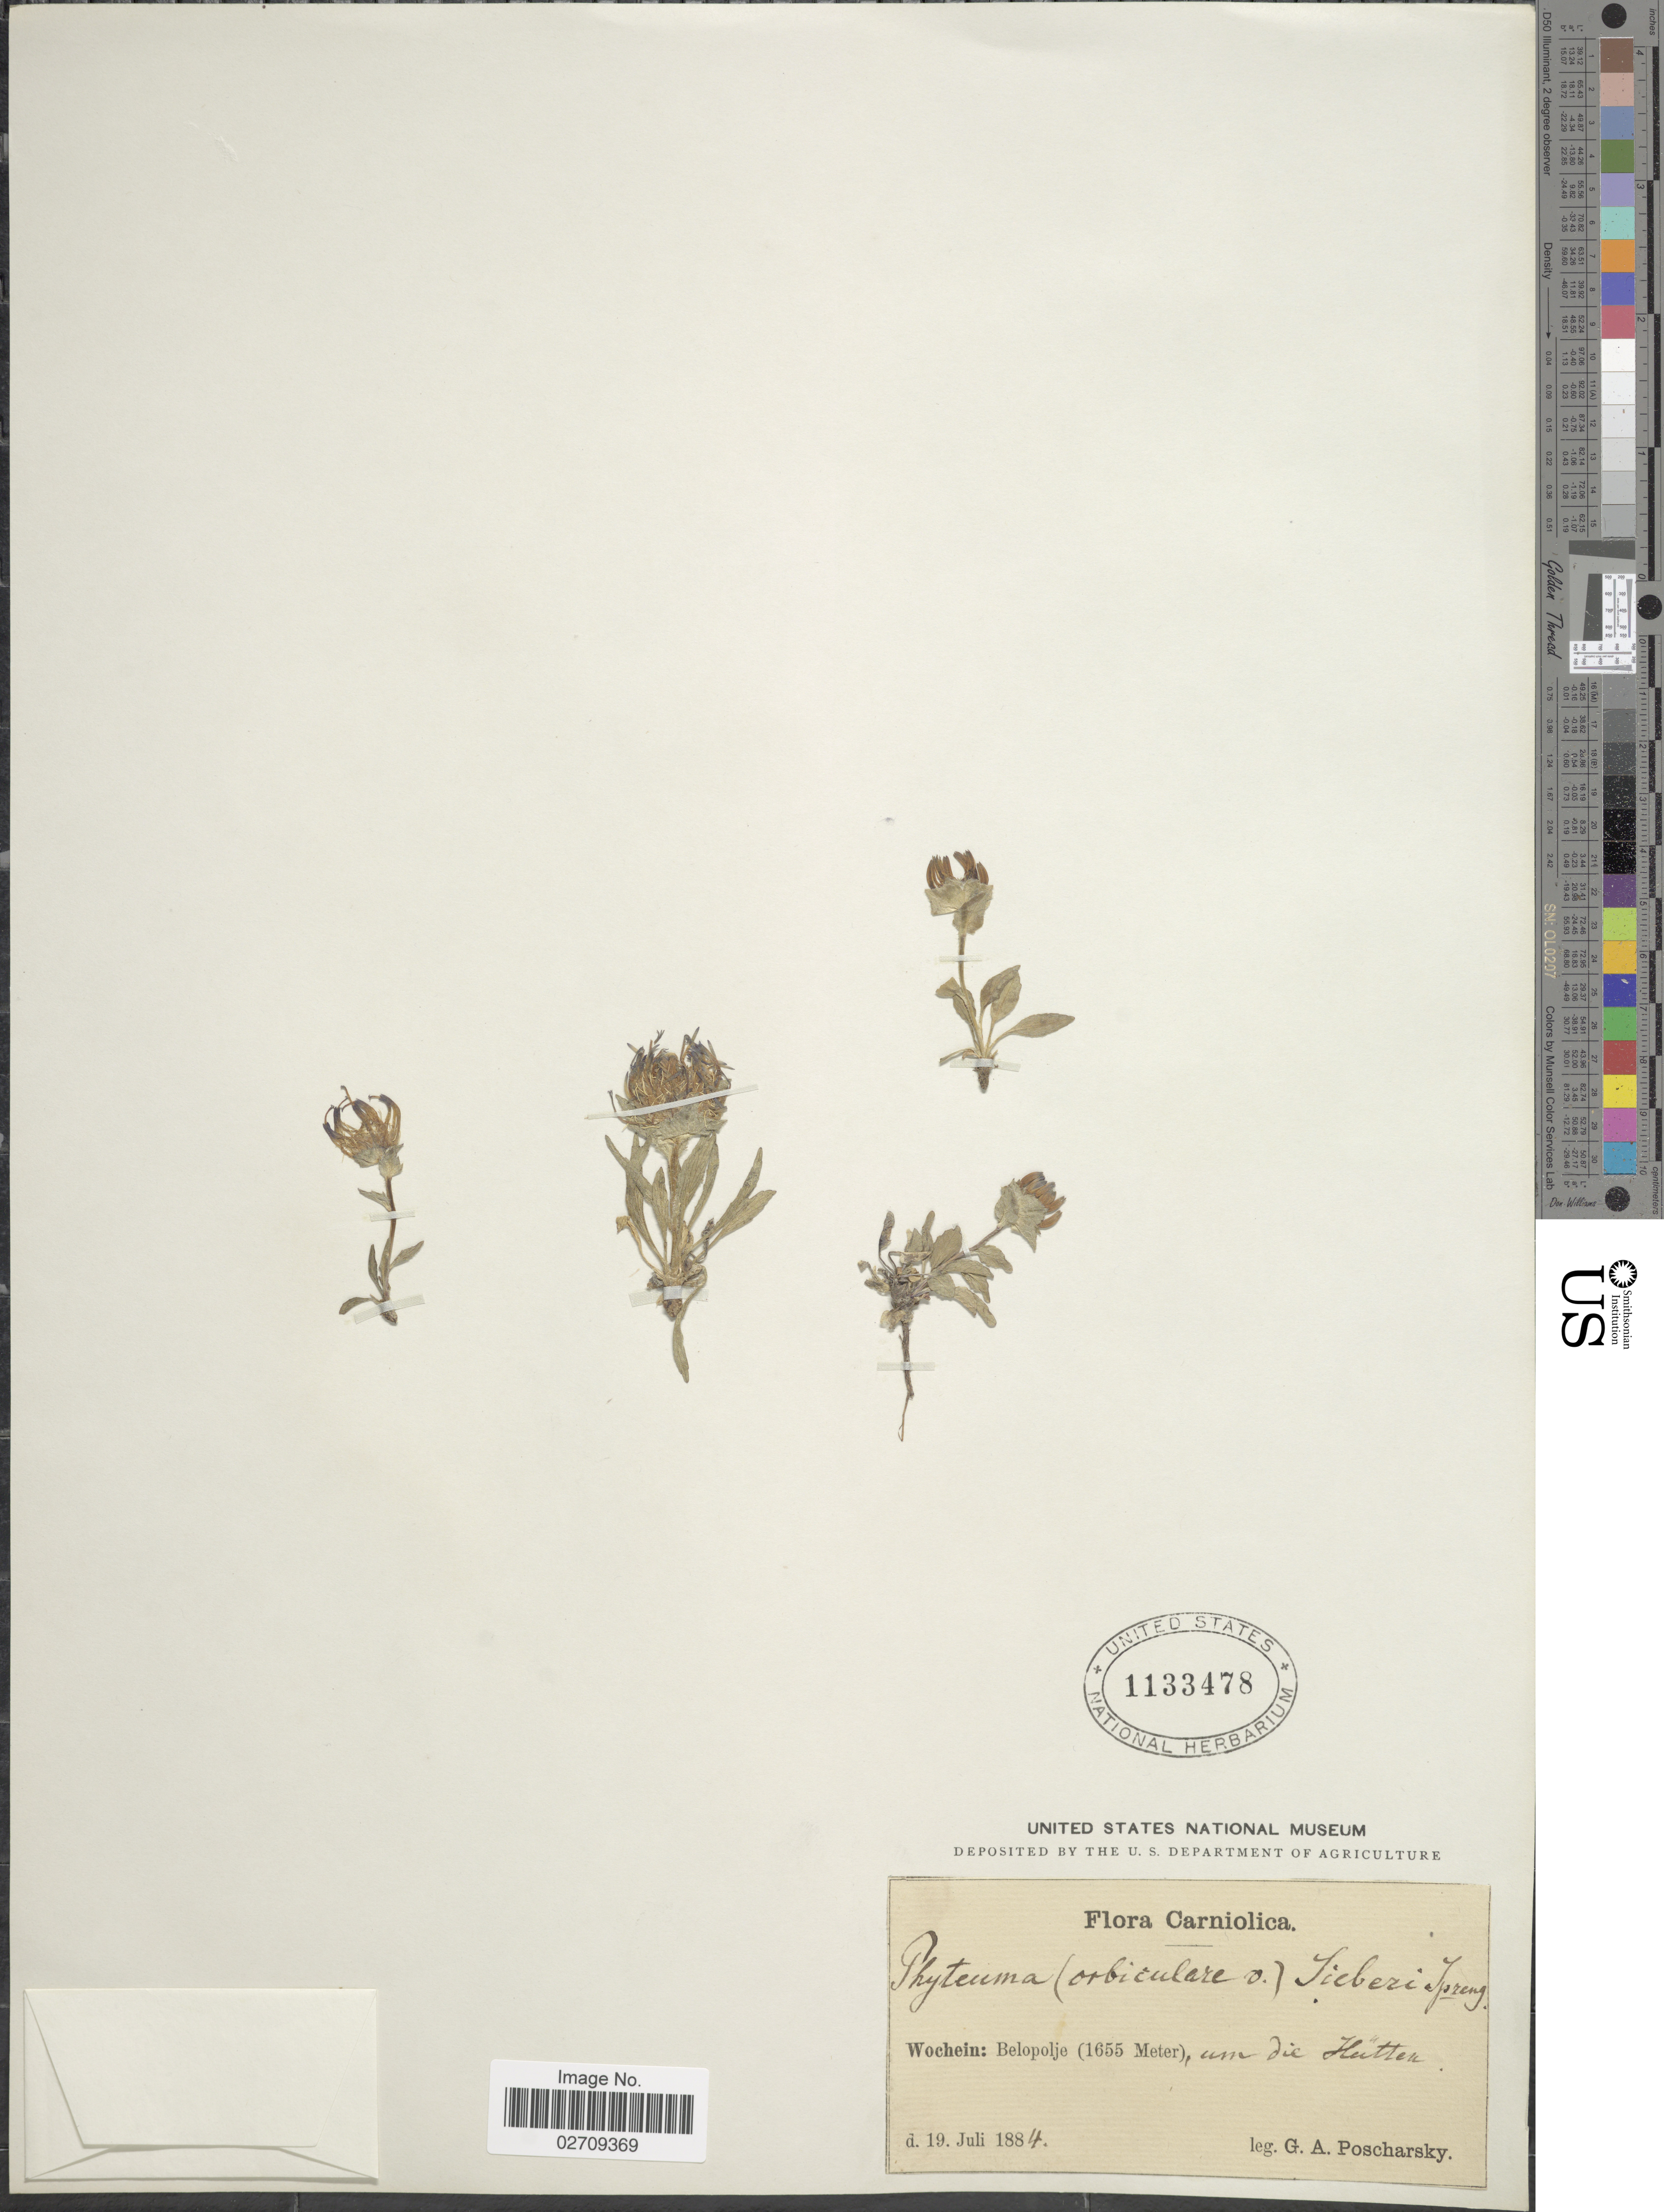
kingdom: Plantae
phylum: Tracheophyta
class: Magnoliopsida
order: Asterales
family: Campanulaceae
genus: Phyteuma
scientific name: Phyteuma sieberi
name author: Spreng.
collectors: G. Poscharsky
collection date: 1884-07-19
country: Slovenia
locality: Carniolica, Bled (Wochein): Belopolje, um die Hutter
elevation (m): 1655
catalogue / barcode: US 1133478